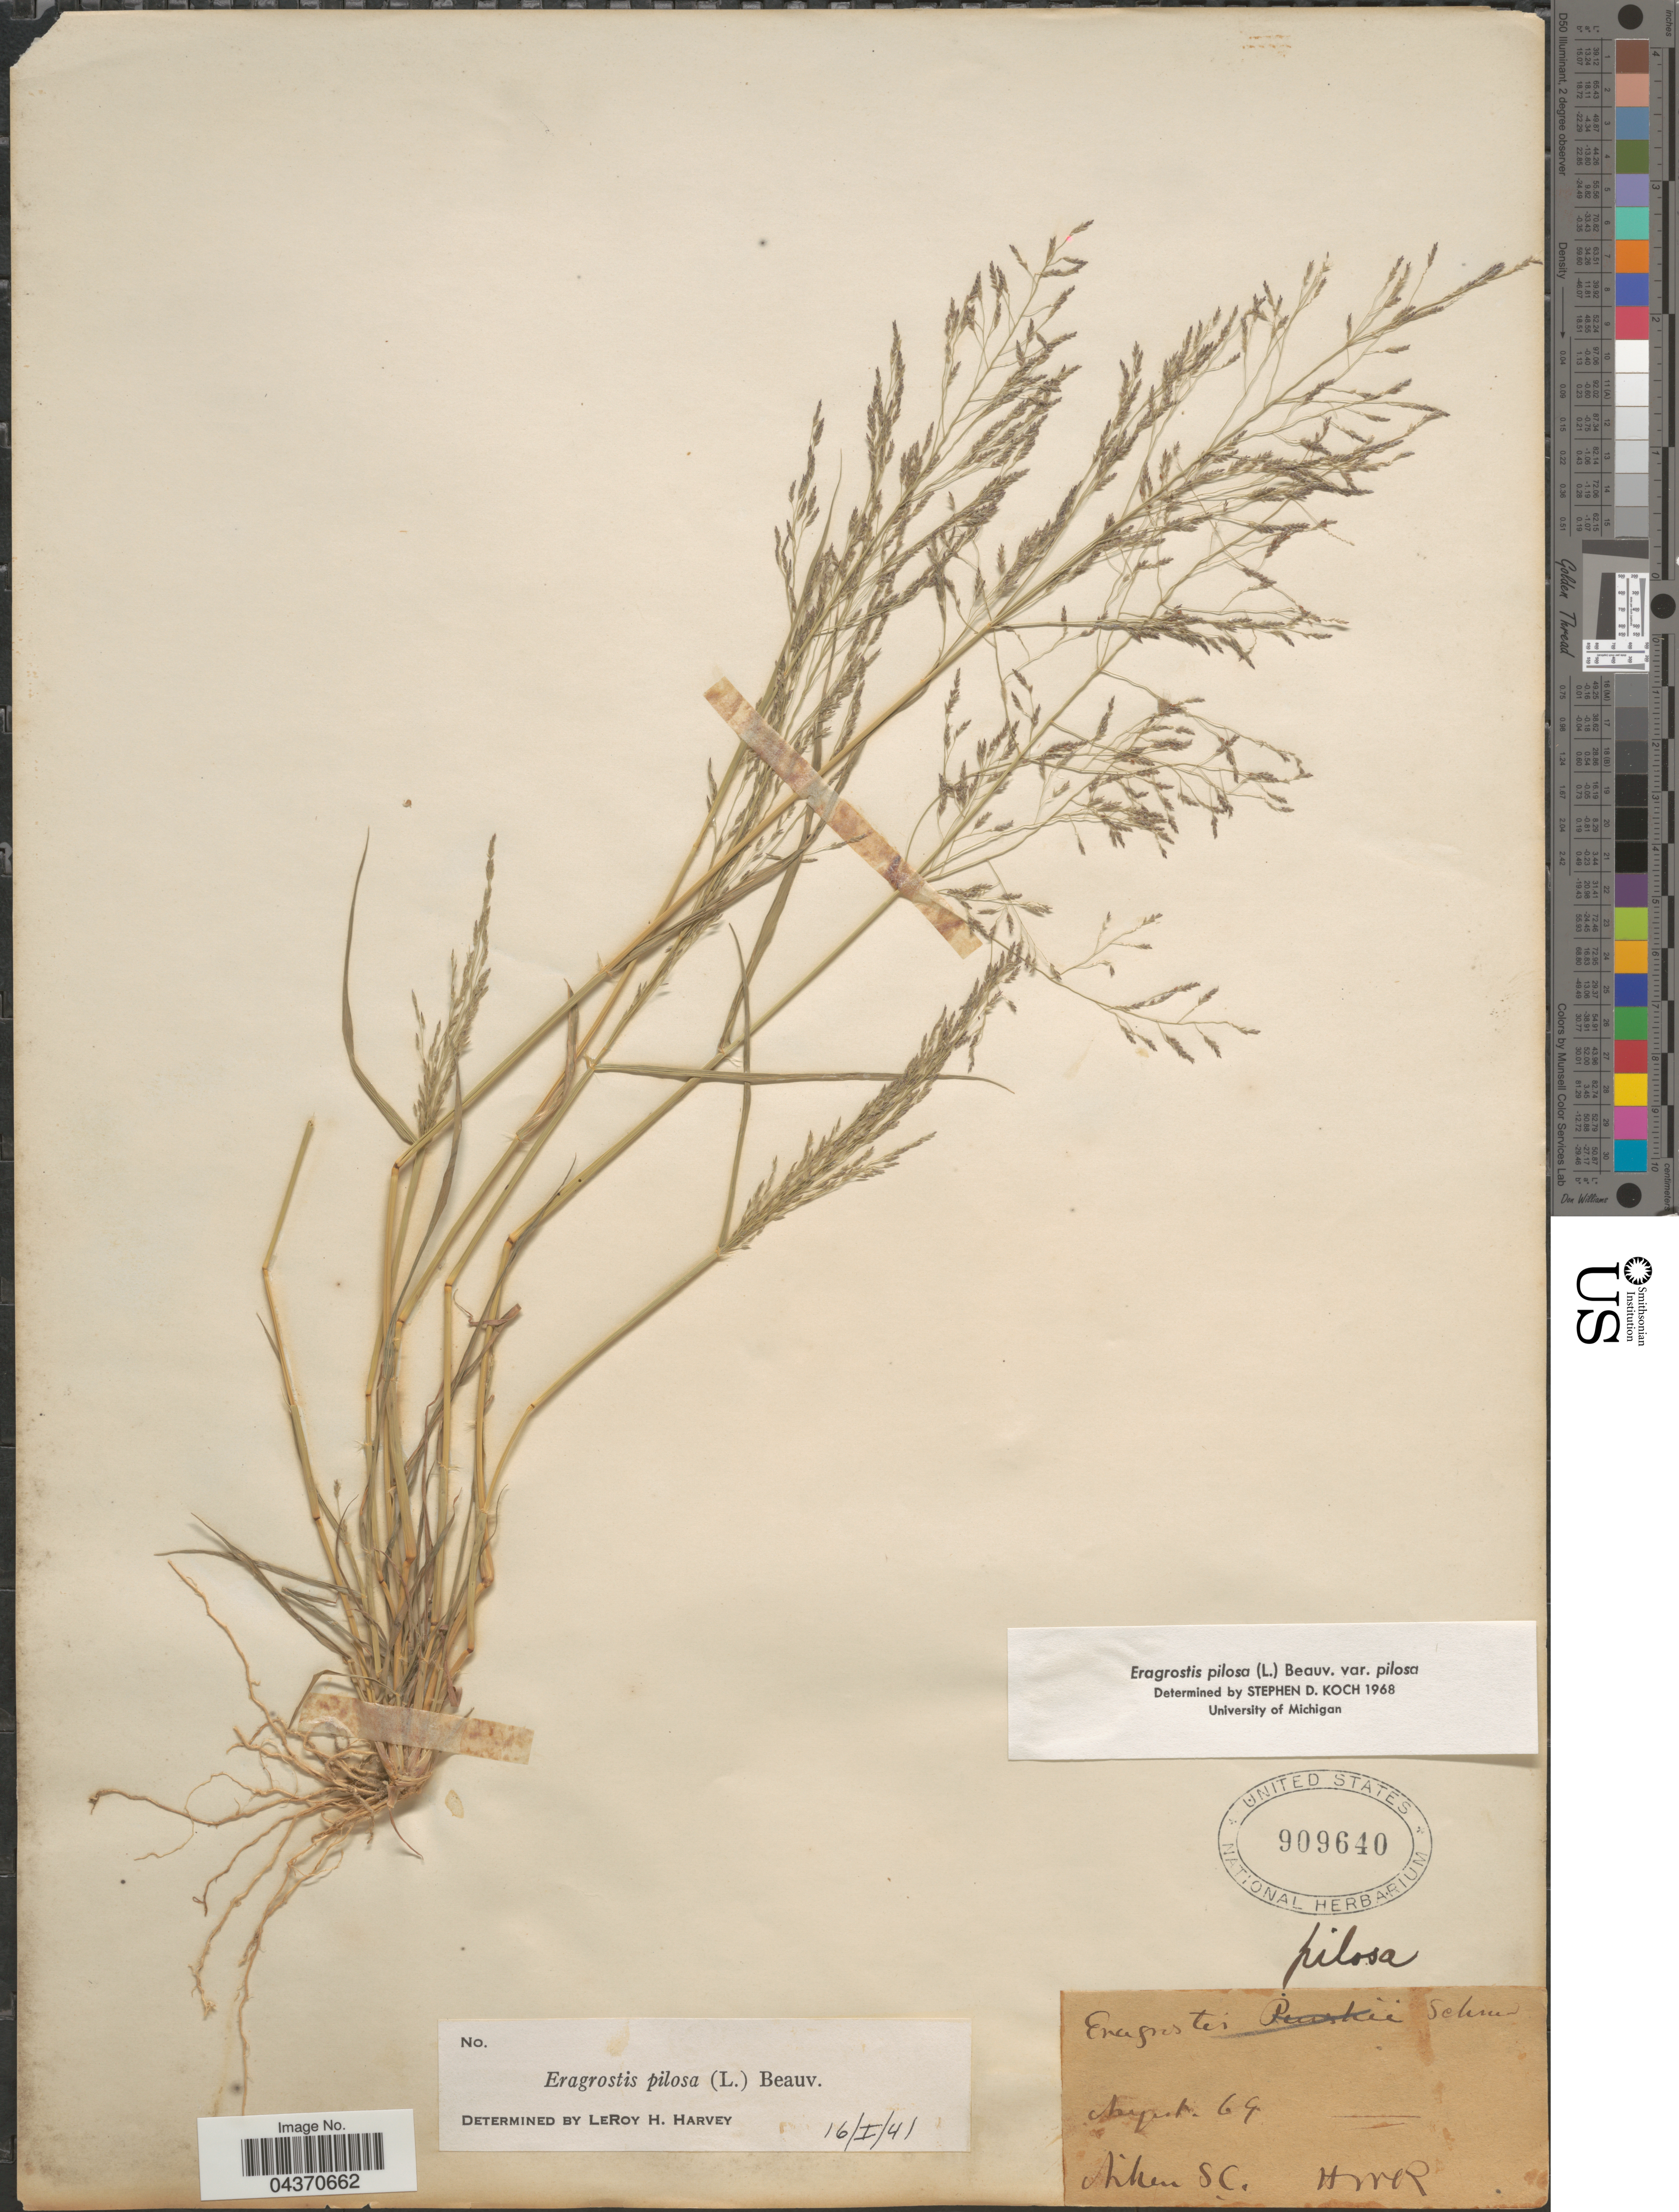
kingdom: Plantae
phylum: Tracheophyta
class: Liliopsida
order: Poales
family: Poaceae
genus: Eragrostis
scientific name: Eragrostis pilosa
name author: (L.) P. Beauv.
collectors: H. W. R.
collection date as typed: Transcribed d/m/y: /8/69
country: United States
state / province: South Carolina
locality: Aiken.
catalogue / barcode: US 909640